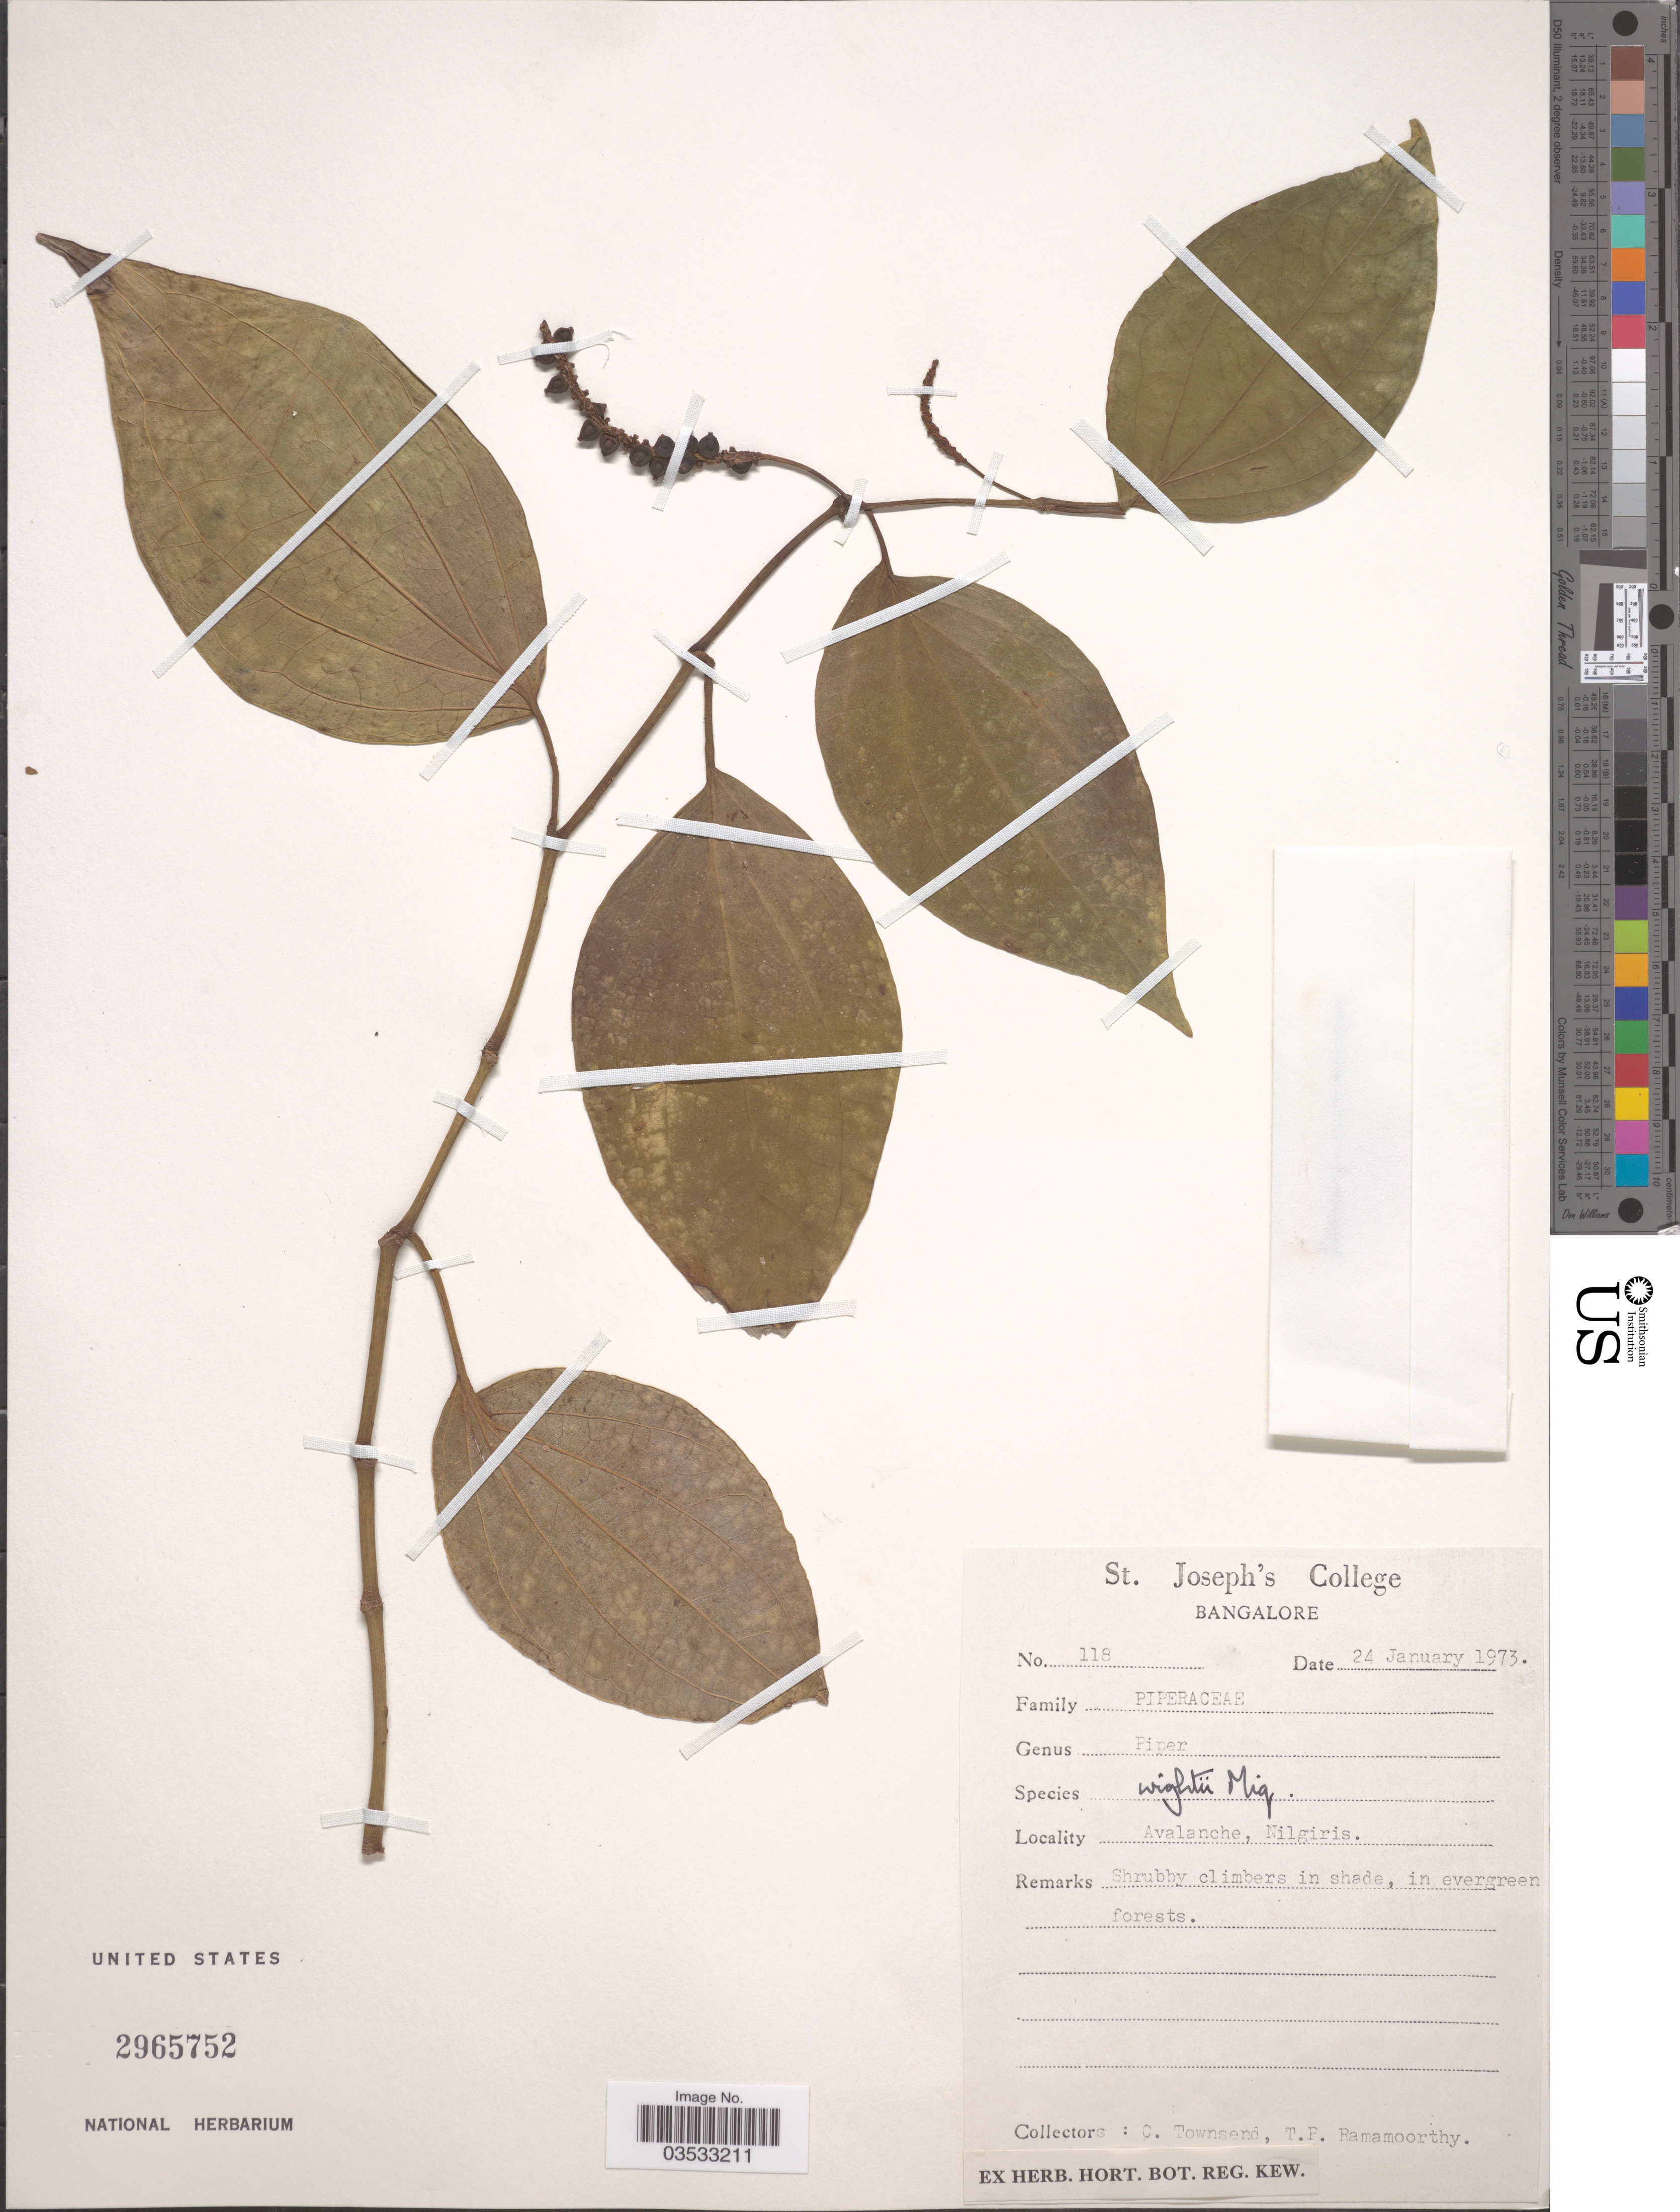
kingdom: Plantae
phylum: Tracheophyta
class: Magnoliopsida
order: Piperales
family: Piperaceae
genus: Piper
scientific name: Piper wightii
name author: Miq.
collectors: C. Townsend & T. P. Ramamoorthy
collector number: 118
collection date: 1973-01-24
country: India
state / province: Tamil Nadu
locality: Avalanche, Nilgiris.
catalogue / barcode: US 2965752